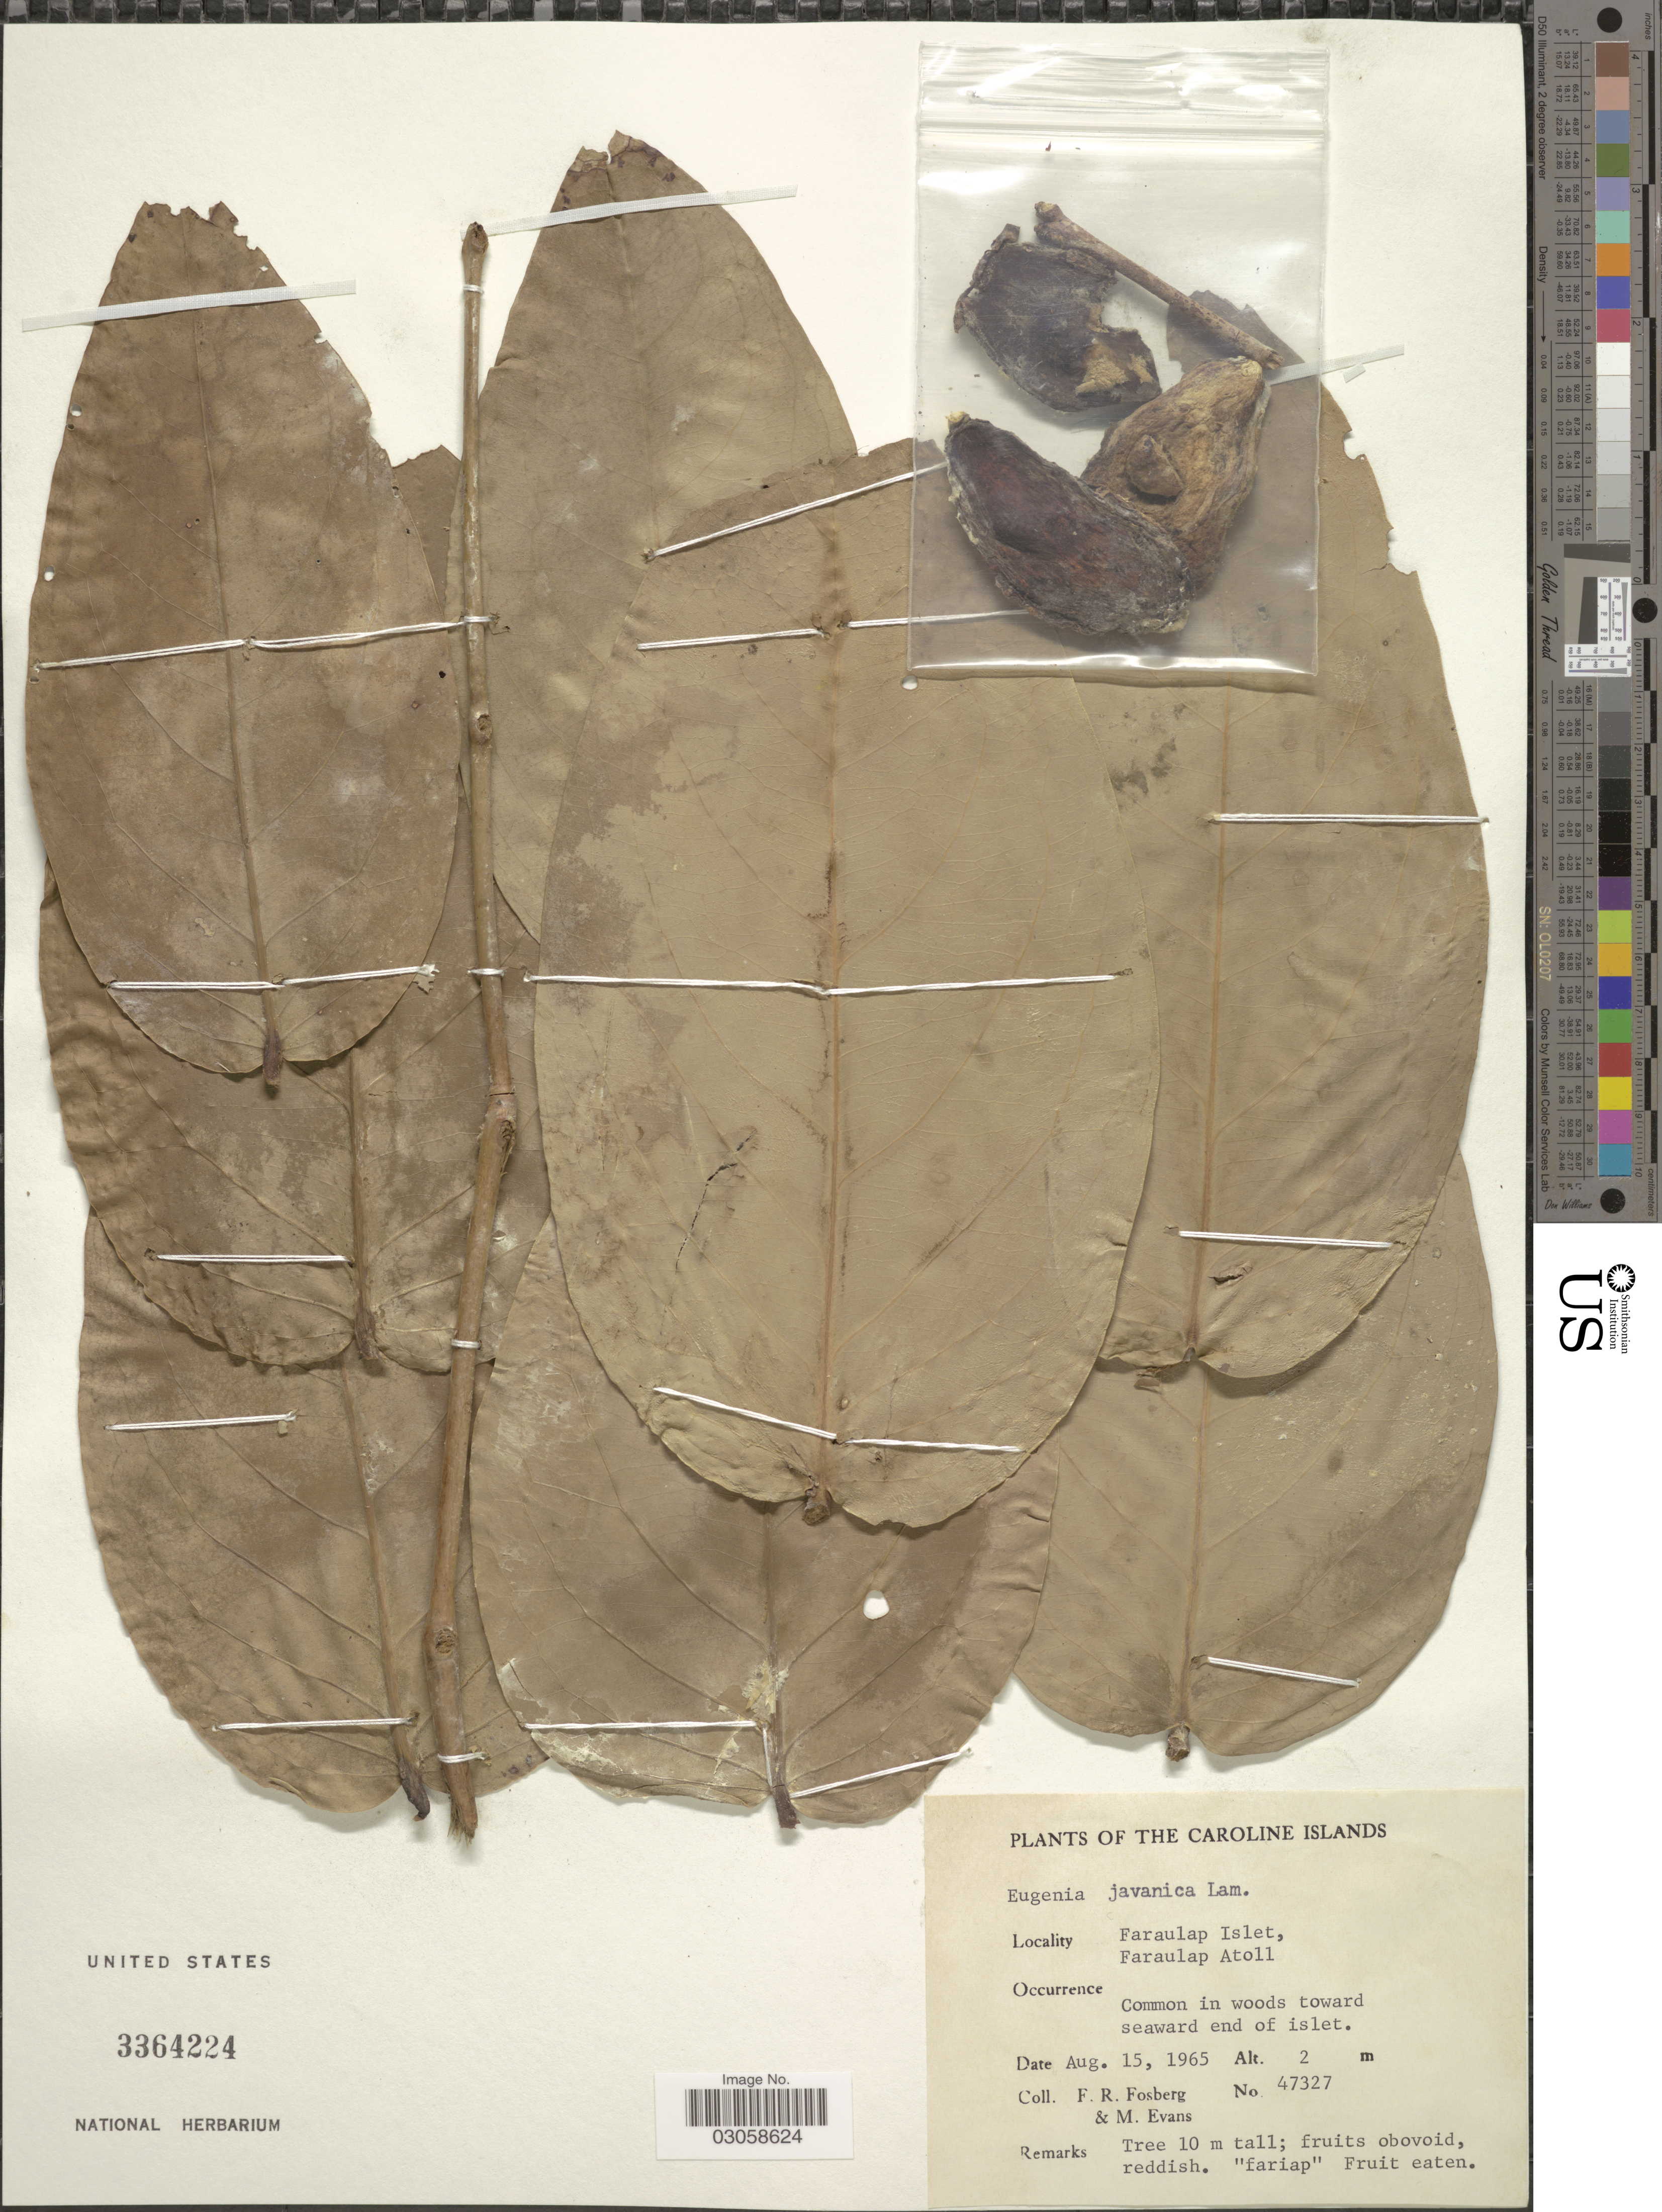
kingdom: Plantae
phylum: Tracheophyta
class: Magnoliopsida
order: Myrtales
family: Myrtaceae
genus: Syzygium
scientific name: Syzygium samarangense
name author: (Blume) Merr. & L.M. Perry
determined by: Strong, Mark T., (BOT), Smithsonian Institution - National Museum of Natural History (UNITED STATES)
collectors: F. R. Fosberg & M. Evans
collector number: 47327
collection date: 1965-08-15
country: Micronesia, Federated States of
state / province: Yap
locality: Caroline Islands. Faraulap Islet, Faraulap Atoll.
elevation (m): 2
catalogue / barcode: US 3364224